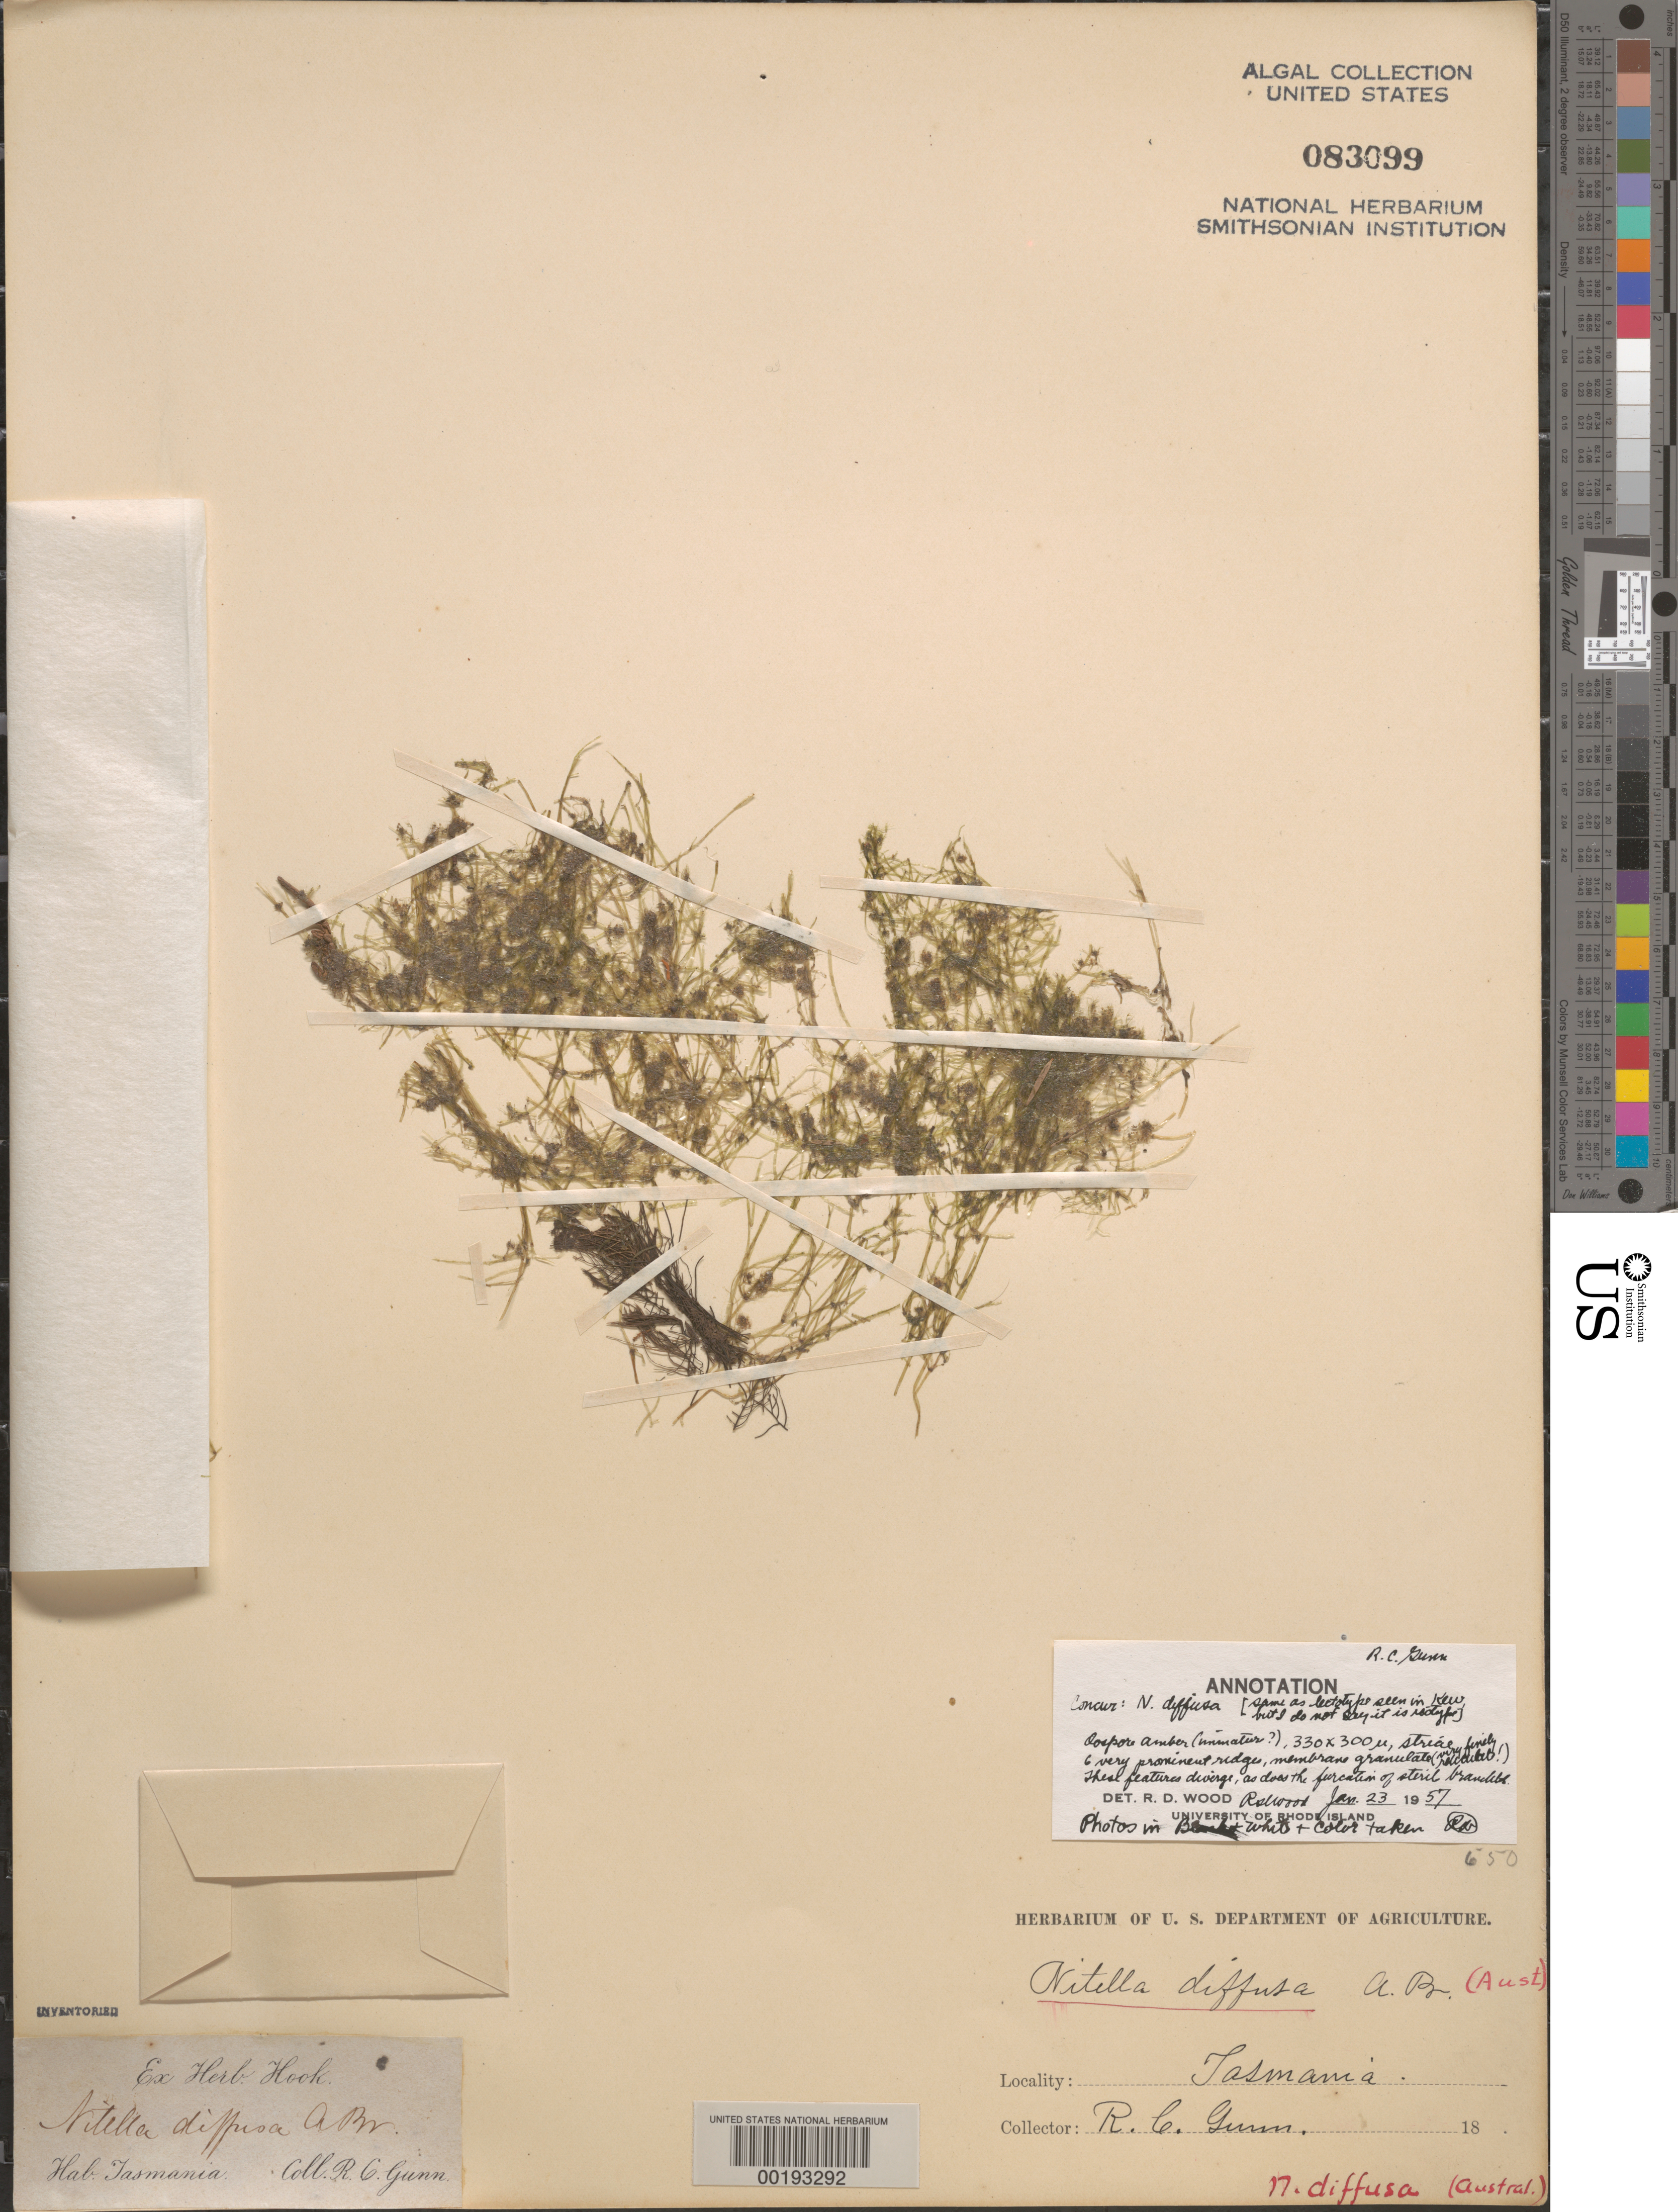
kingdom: Plantae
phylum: Charophyta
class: Charophyceae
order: Charales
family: Characeae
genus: Nitella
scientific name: Nitella diffusa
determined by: Wood, R. D.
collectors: R. Gunn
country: Australia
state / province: Tasmania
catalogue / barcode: US 83099